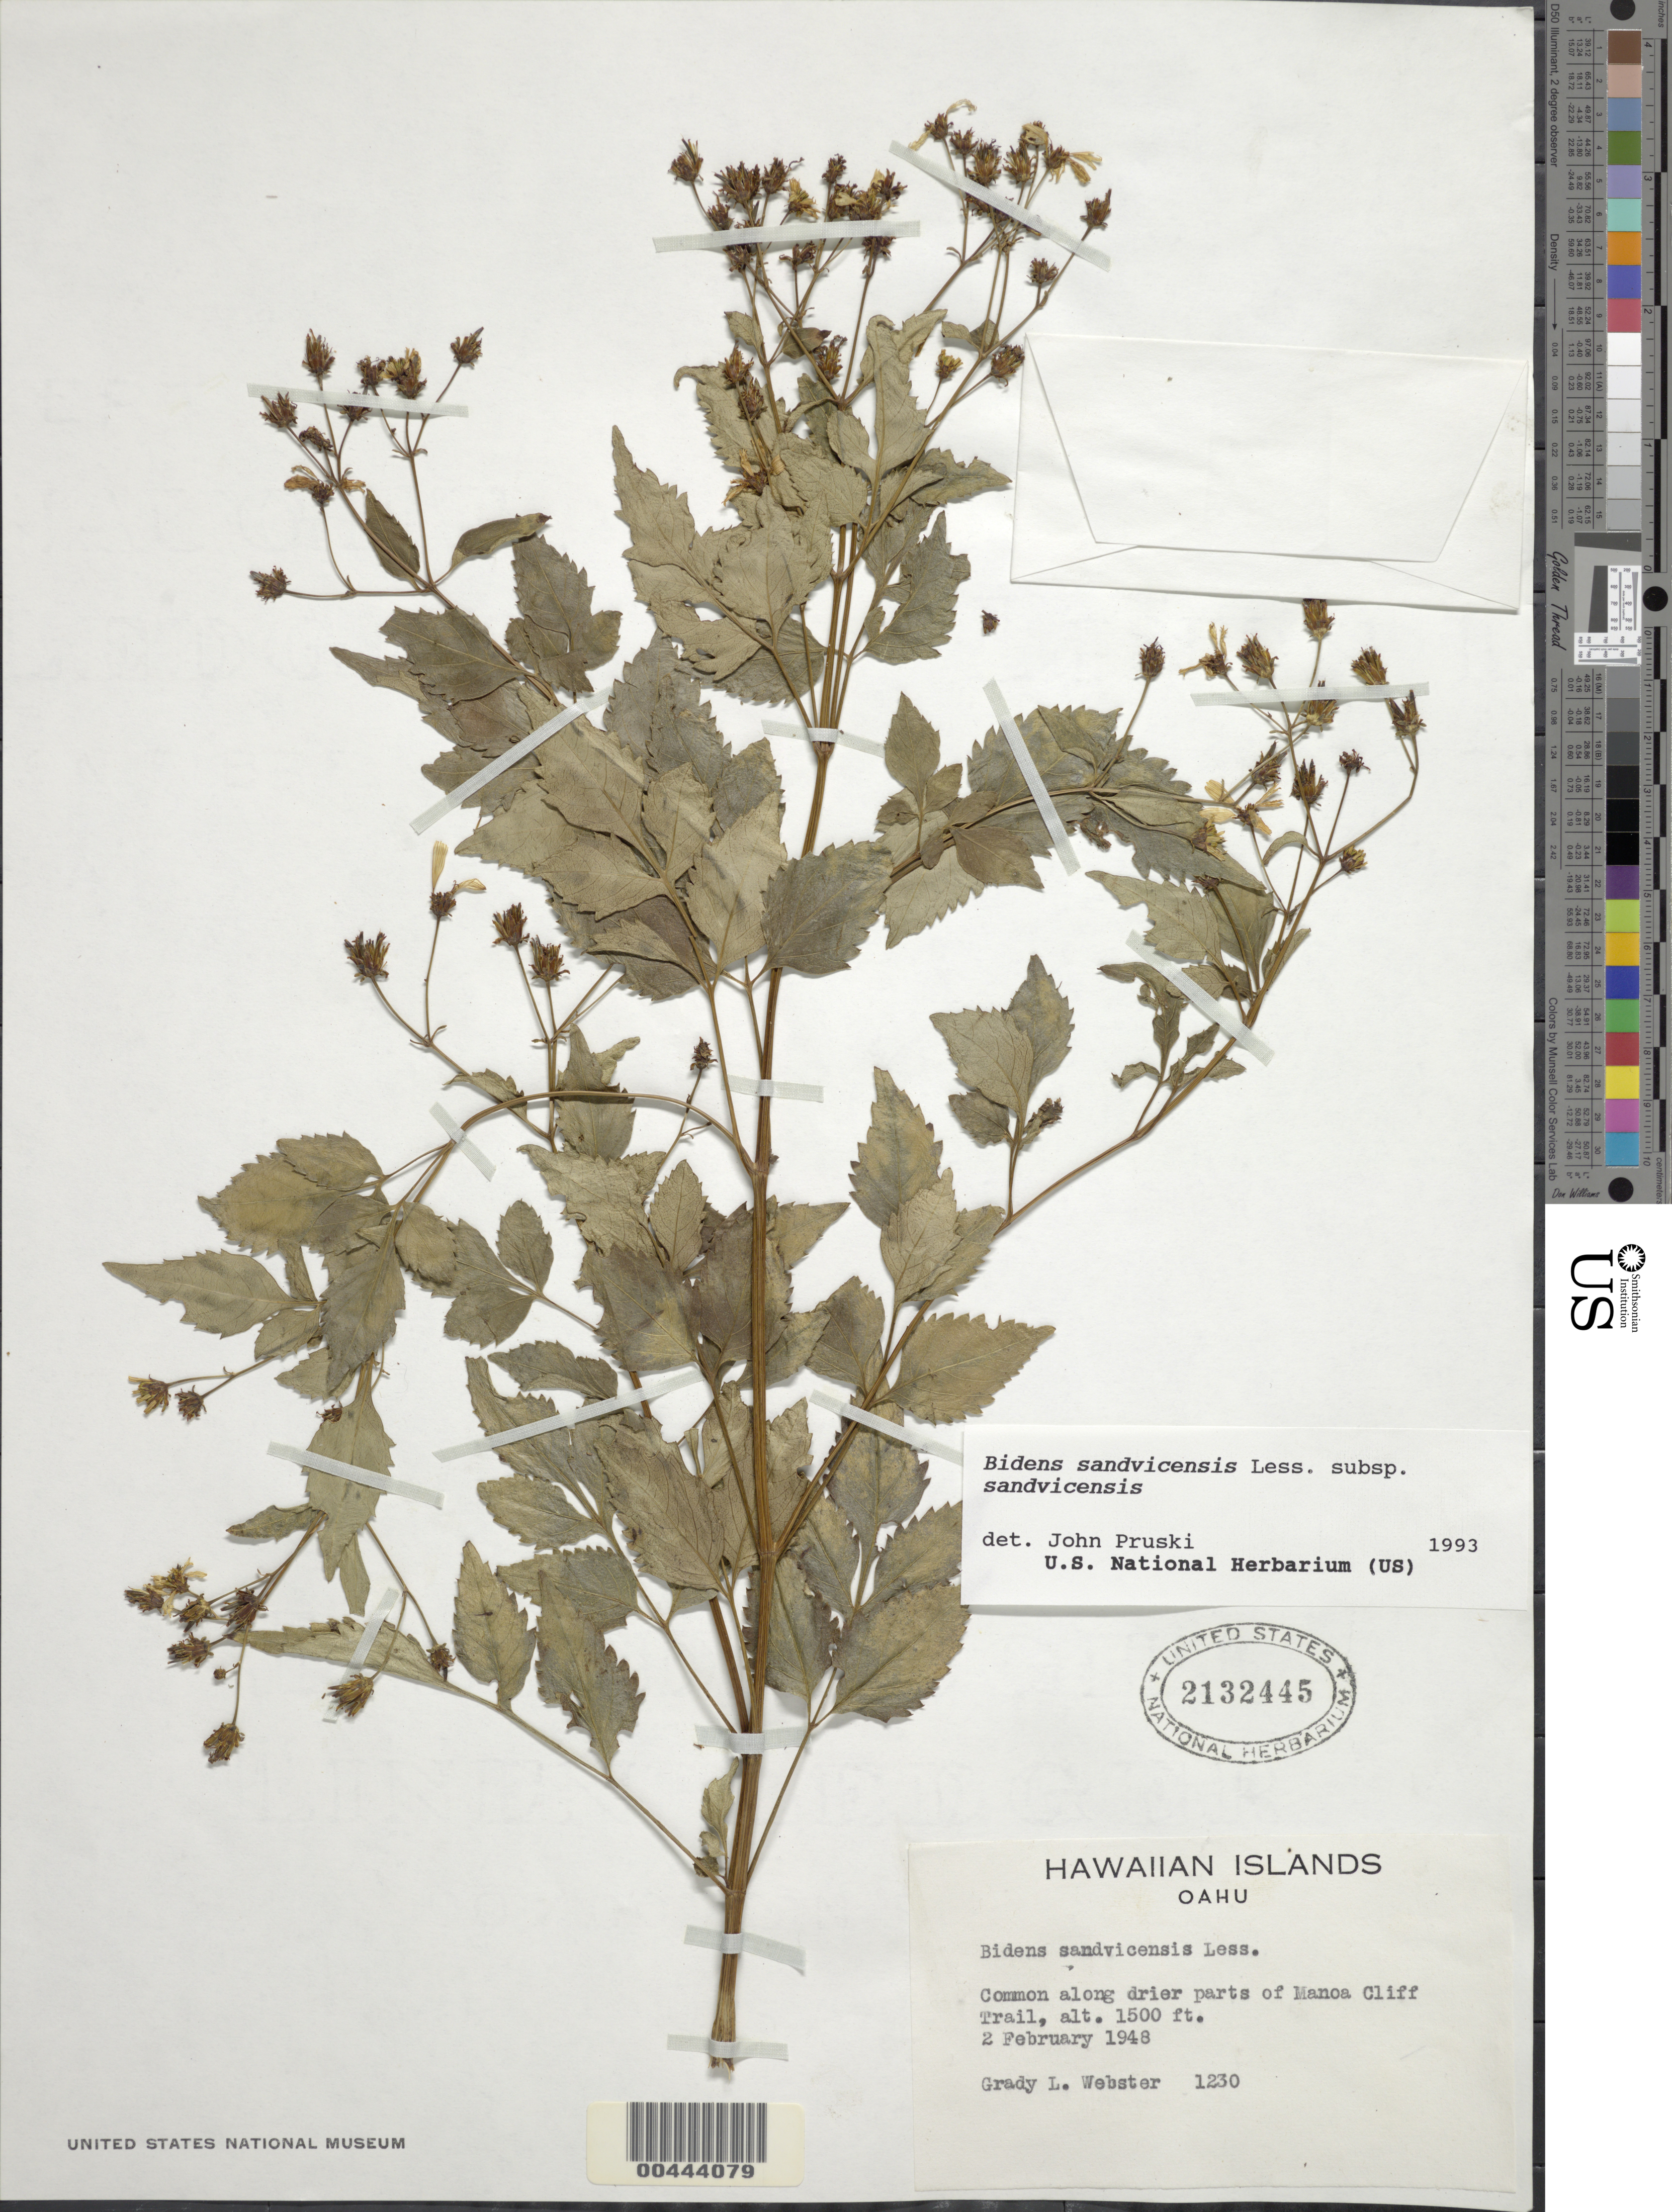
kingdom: Plantae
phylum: Tracheophyta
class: Magnoliopsida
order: Asterales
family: Asteraceae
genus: Bidens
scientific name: Bidens sandvicensis subsp. sandvicensis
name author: Less.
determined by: Pruski, J. F.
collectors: G. L. Webster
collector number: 1230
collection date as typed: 2 Feb 1948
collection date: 1948-02-02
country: United States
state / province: Hawaii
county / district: Honolulu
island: Oahu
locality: Manoa Cliff Trail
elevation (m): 457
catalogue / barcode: US 2132445